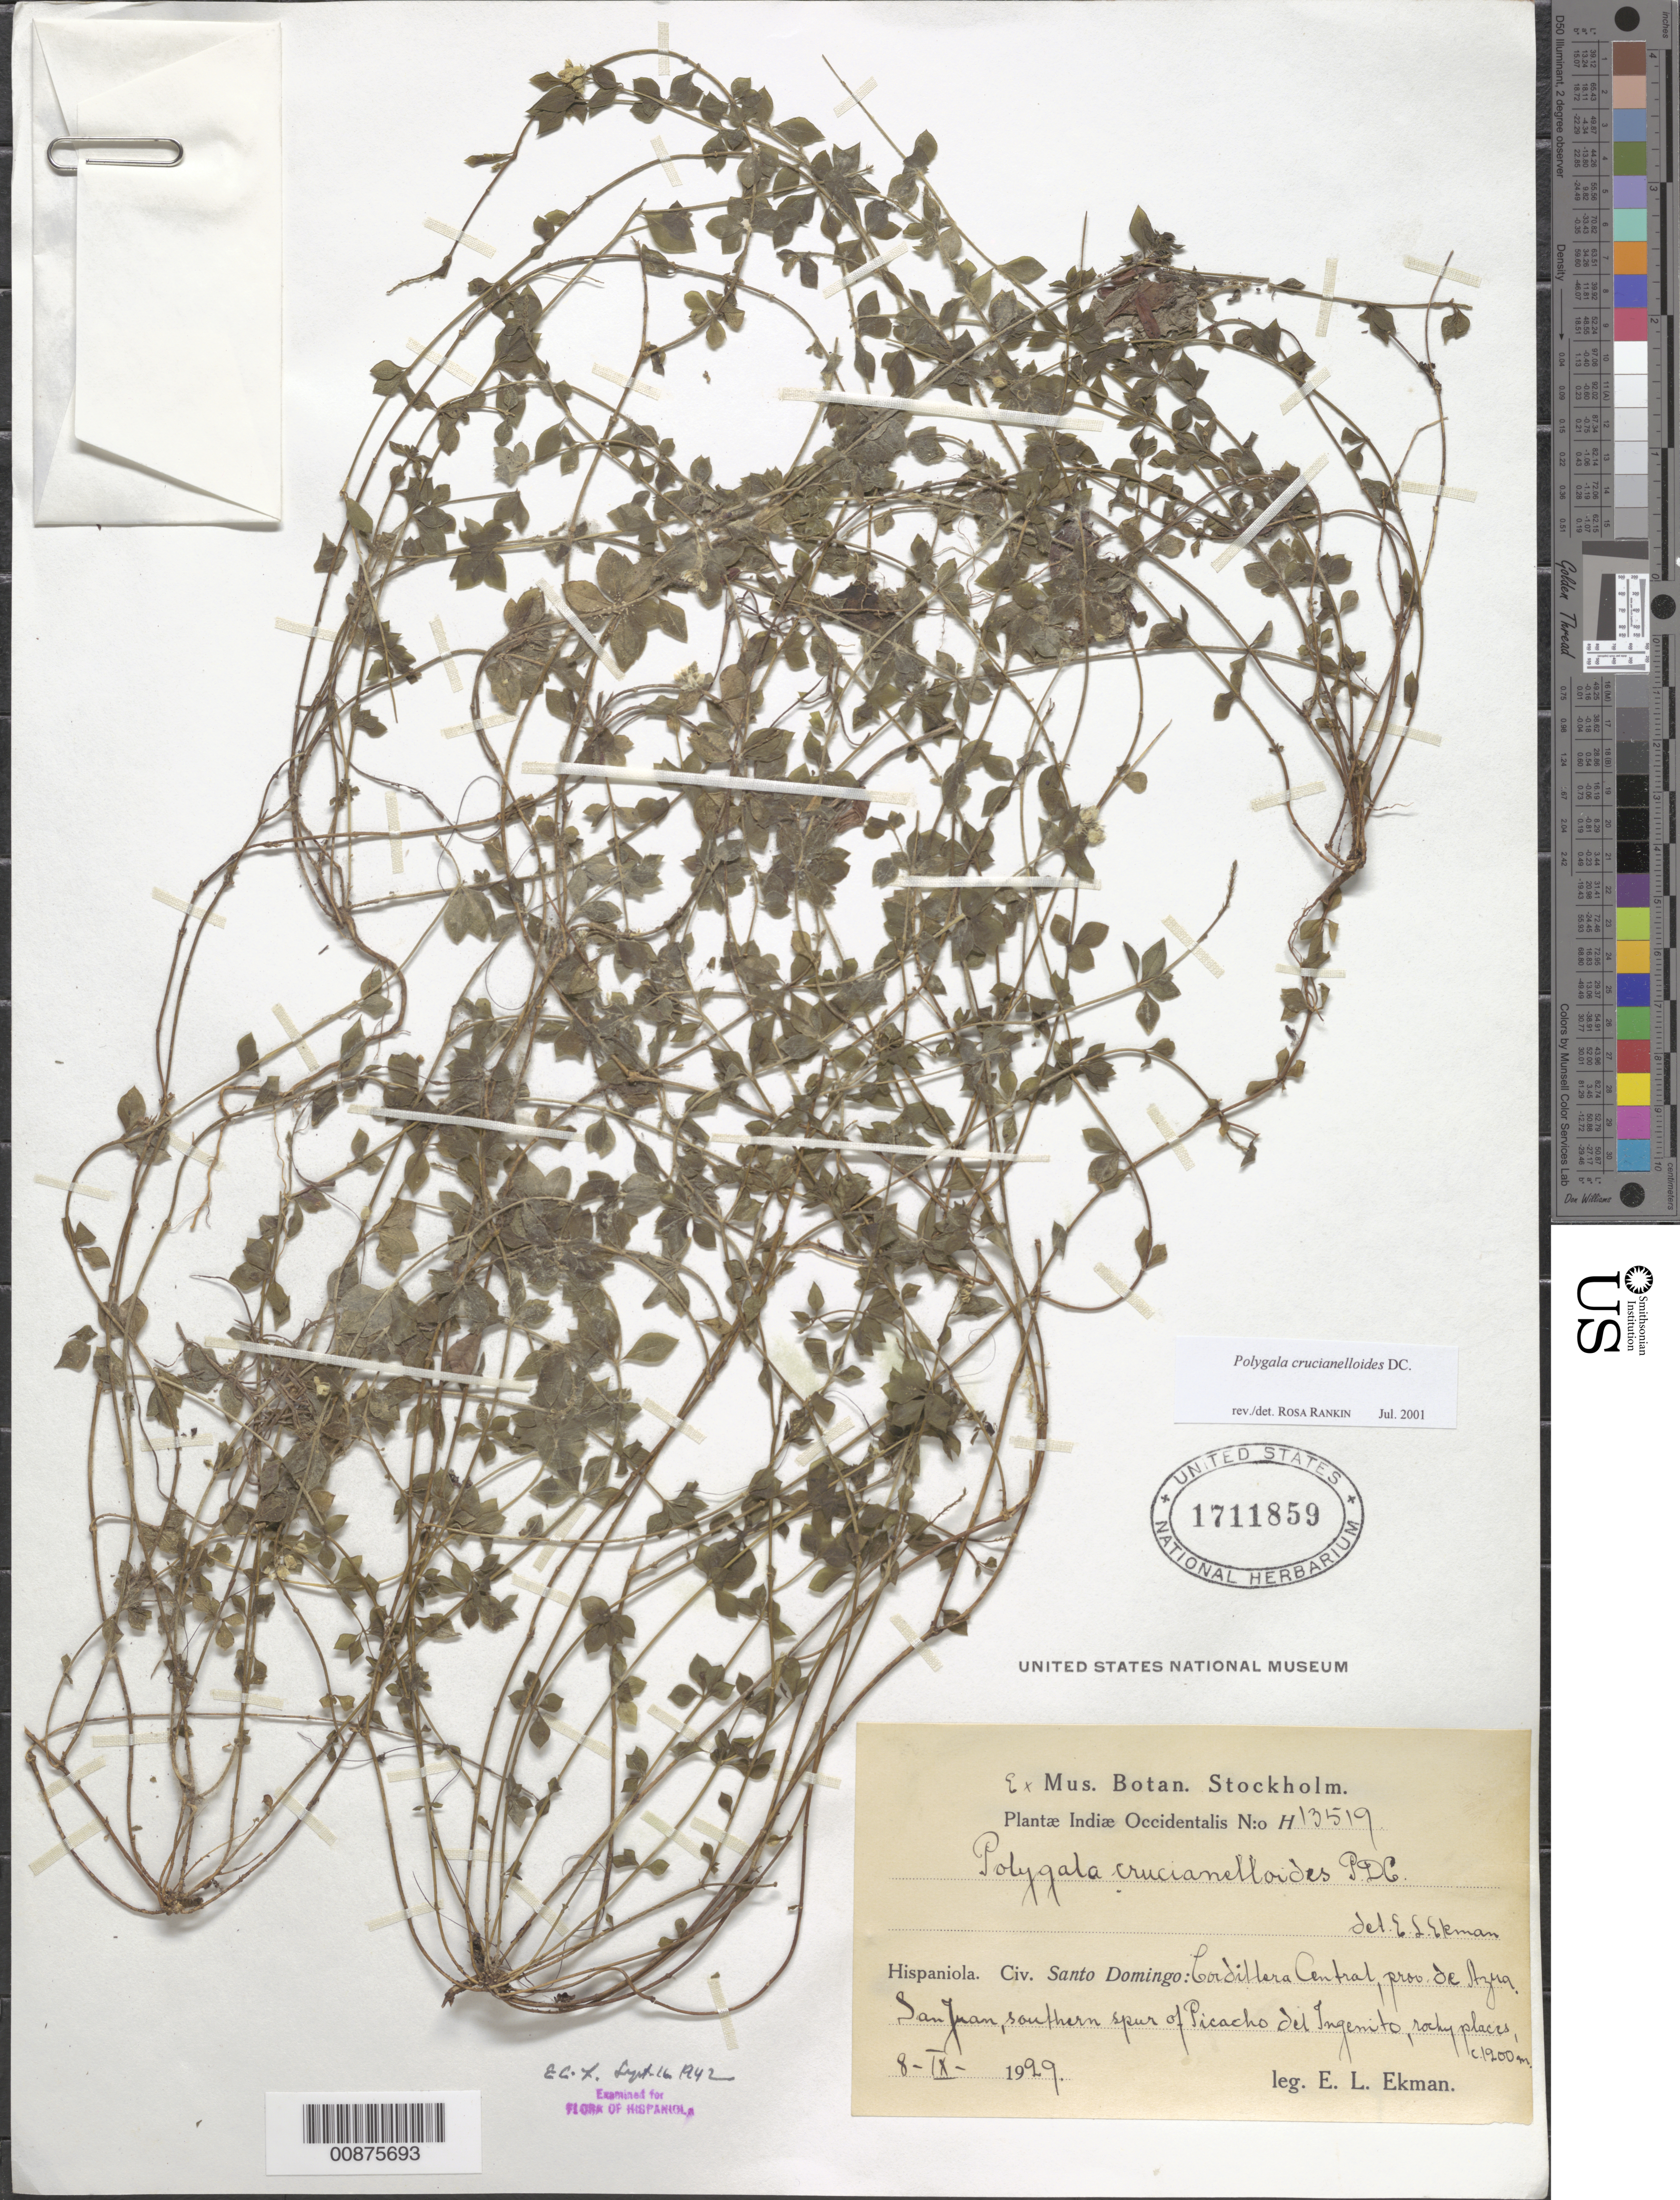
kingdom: Plantae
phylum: Tracheophyta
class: Magnoliopsida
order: Fabales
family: Polygalaceae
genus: Polygala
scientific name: Polygala crucianelloides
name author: DC.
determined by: Rankin Rodriguez, Rosa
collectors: E. L. Ekman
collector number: H 13519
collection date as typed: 08 Sep 1929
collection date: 1929-09-08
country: Dominican Republic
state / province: Azua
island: Hispaniola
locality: Cordillera Central, San Juan, southern spur of Picacho del Ingenito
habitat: Rocky places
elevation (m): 1200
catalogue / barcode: US 1711859